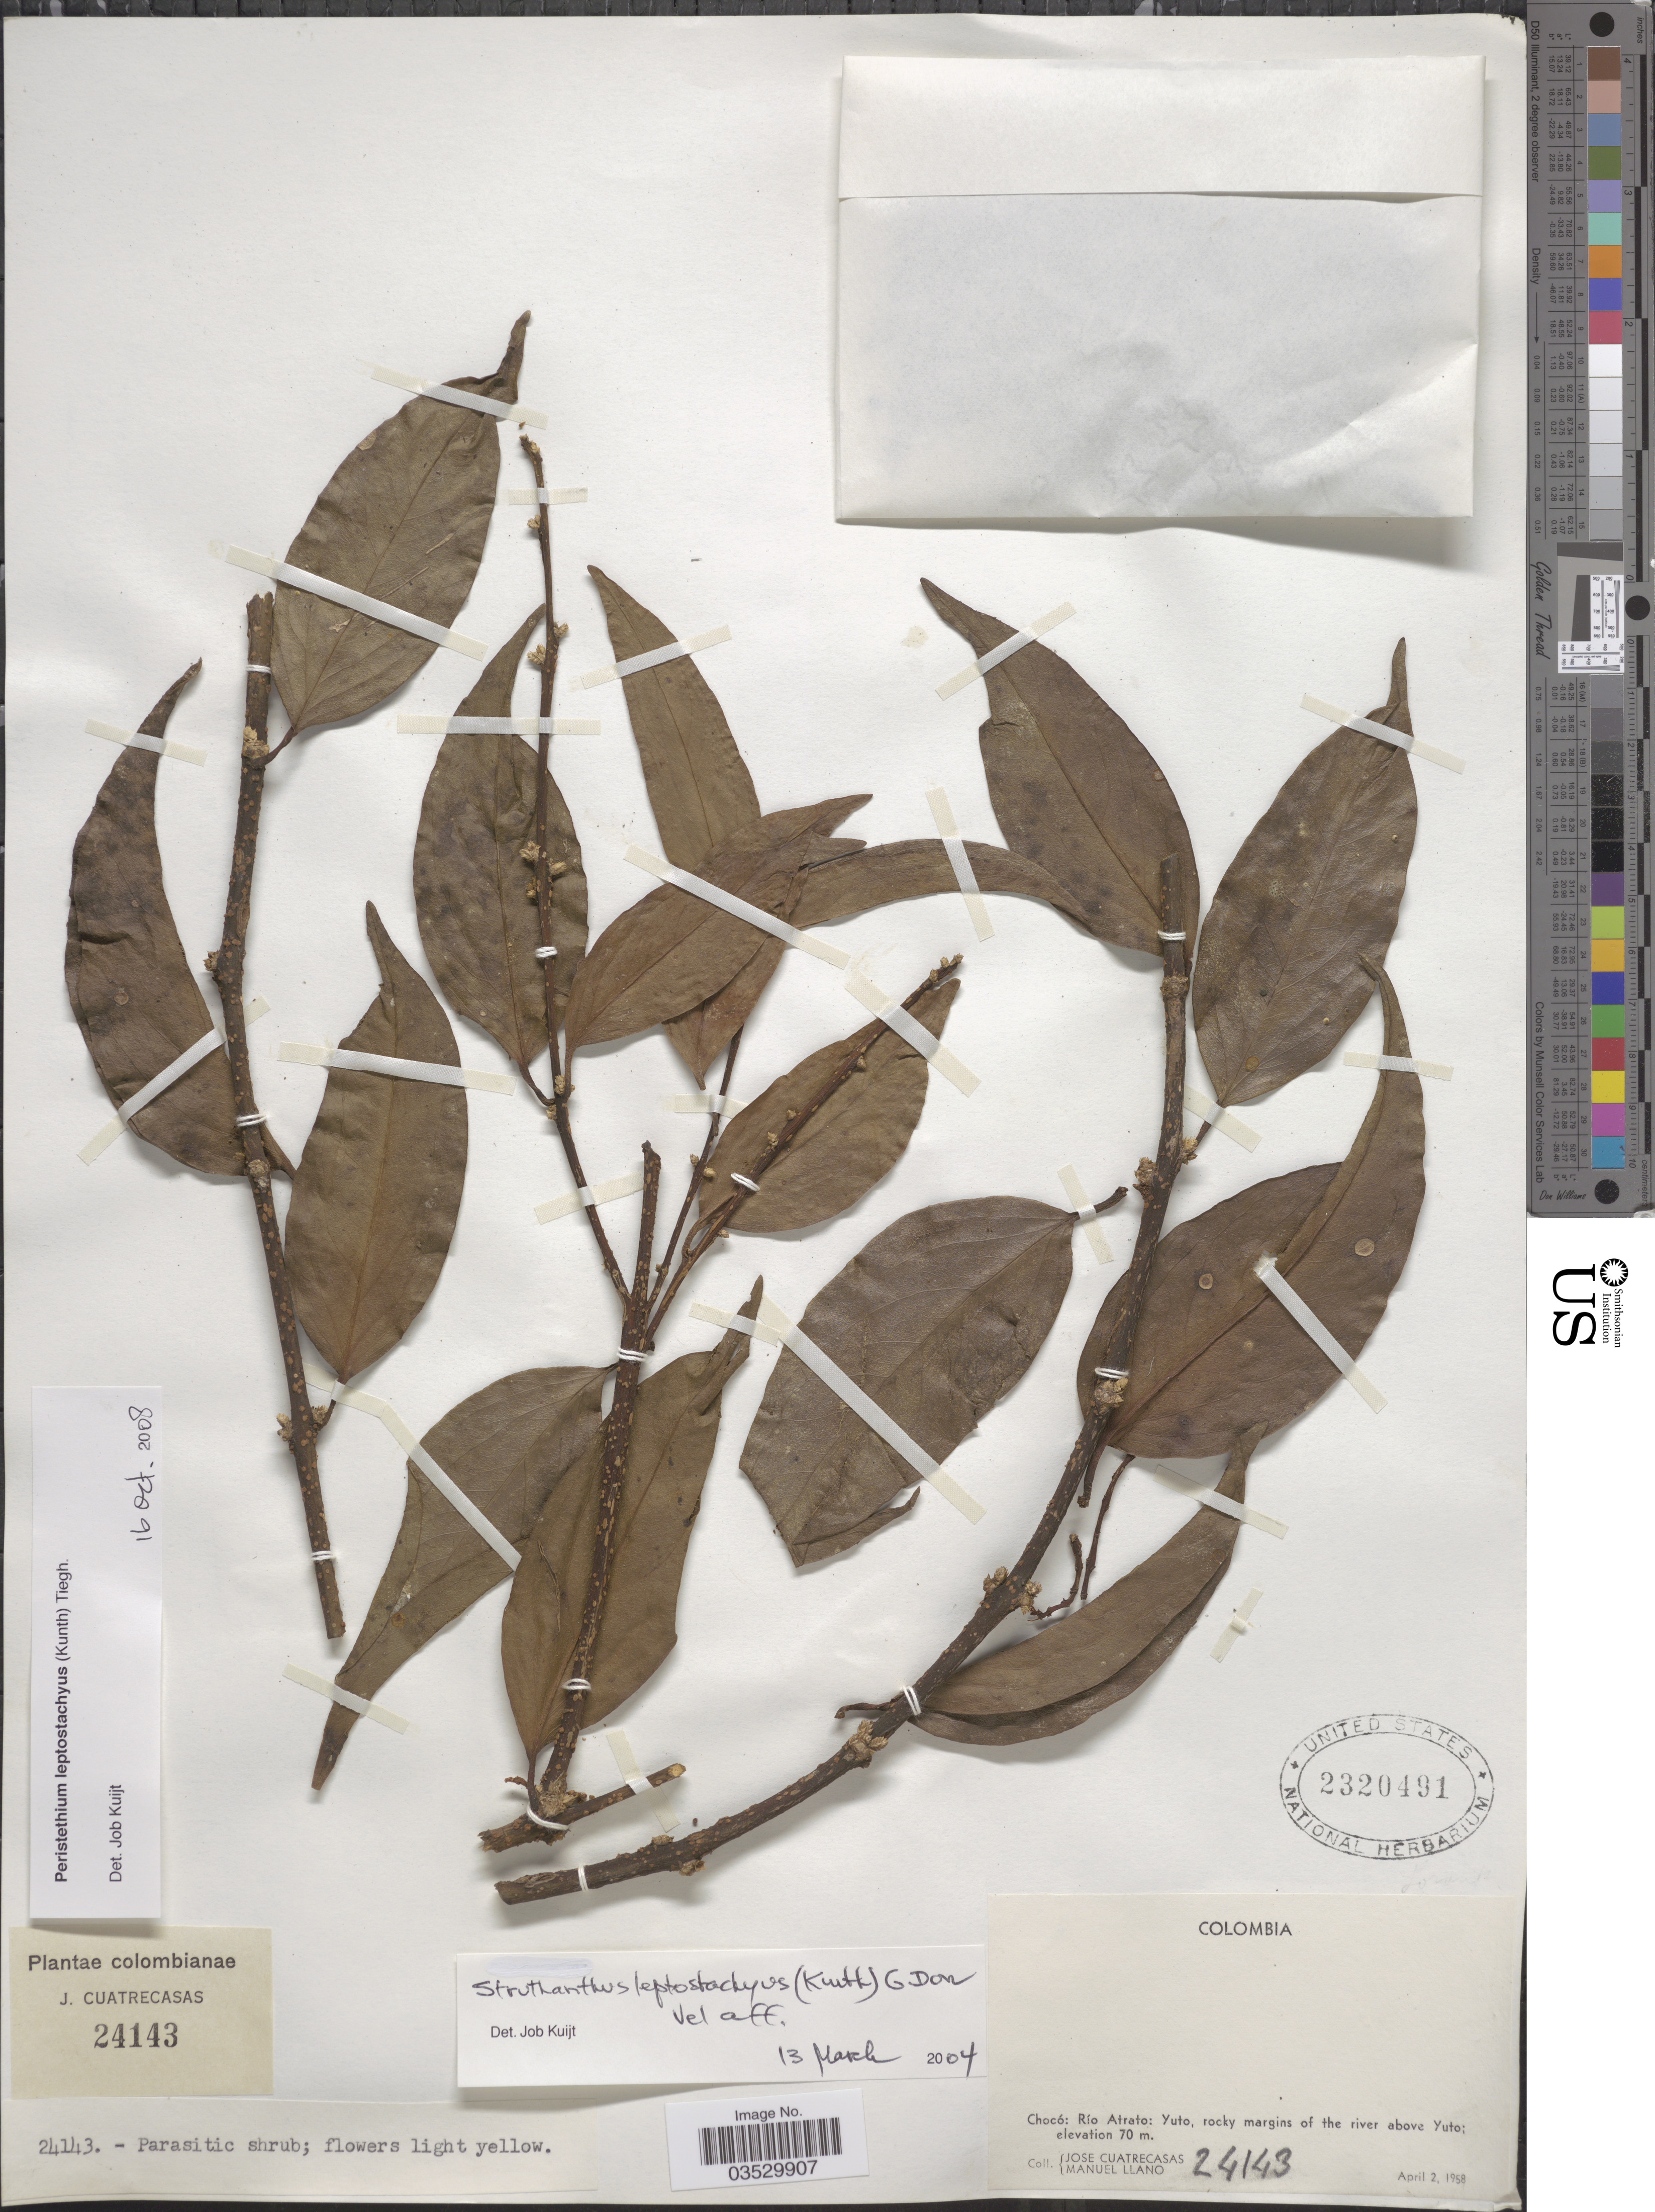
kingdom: Plantae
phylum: Tracheophyta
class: Magnoliopsida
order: Santalales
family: Loranthaceae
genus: Peristethium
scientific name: Peristethium leptostachyum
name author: (Kunth) Tiegh.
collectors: J. Cuatrecasas & M. Llano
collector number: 24143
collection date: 1958-04-02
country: Colombia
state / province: Chocó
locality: Río Atrato: Yuto, rocky margins of the river above Yuto.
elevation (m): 70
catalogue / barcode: US 2320491